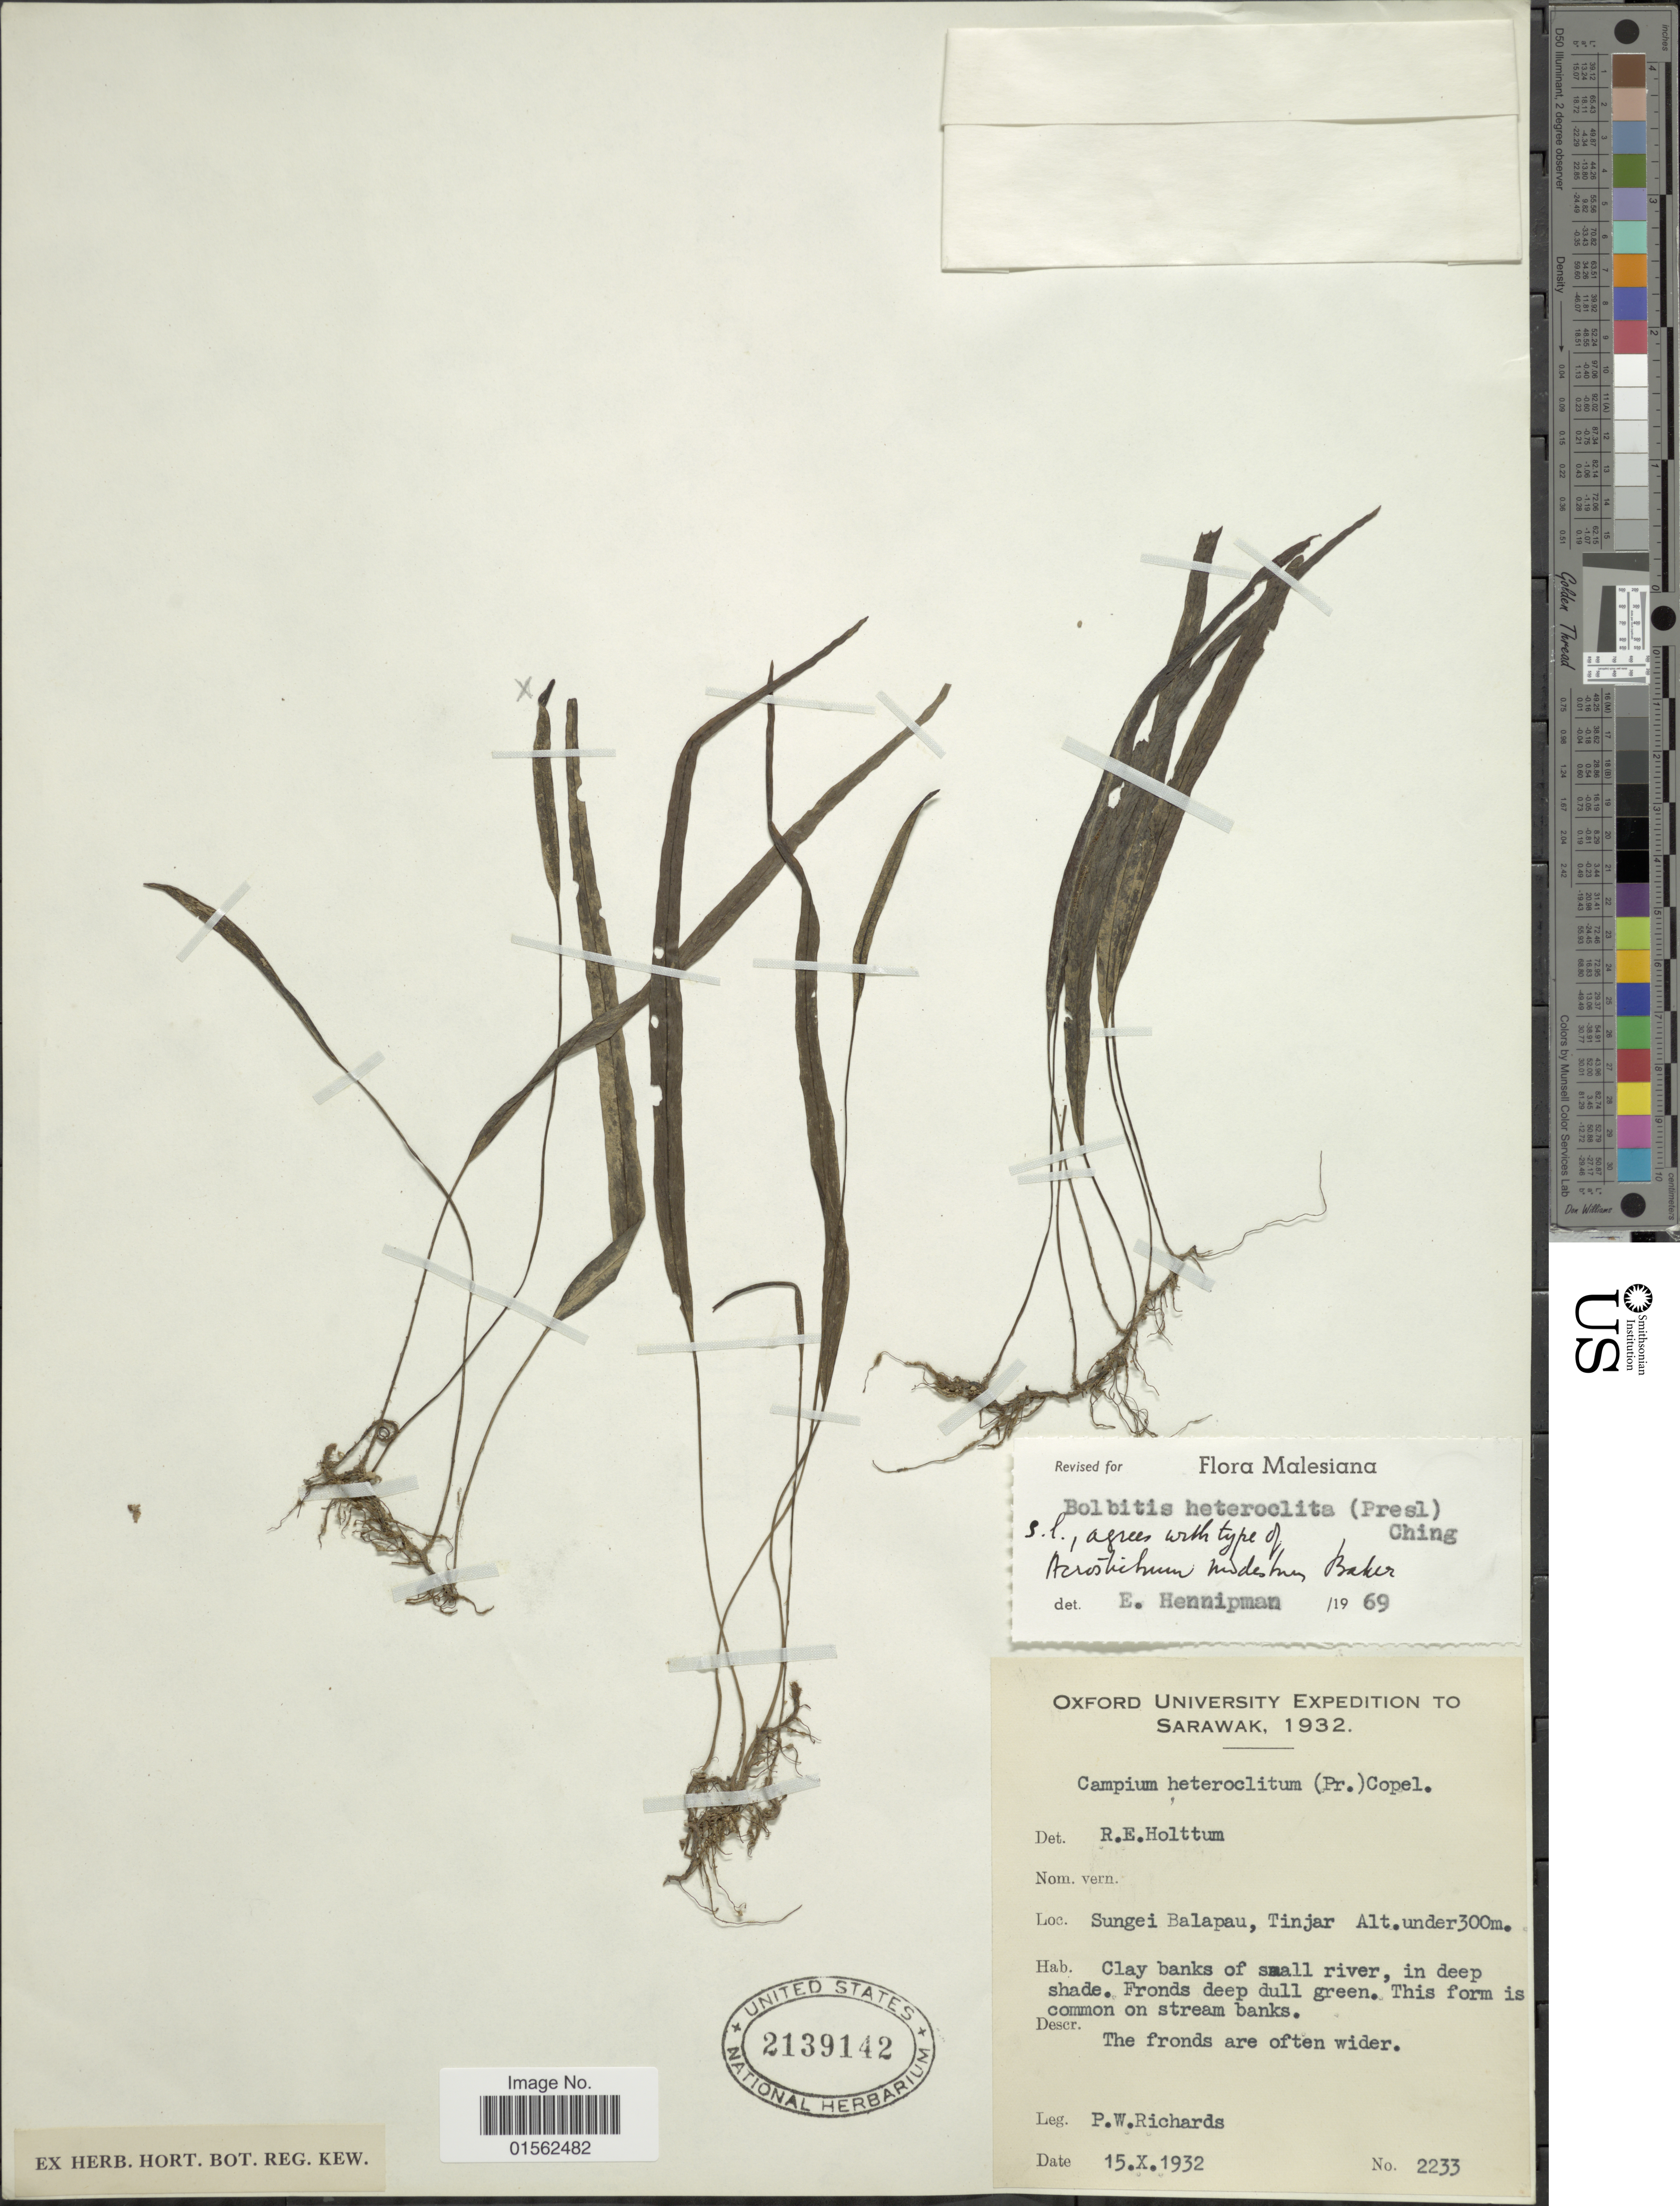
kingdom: Plantae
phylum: Tracheophyta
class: Polypodiopsida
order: Polypodiales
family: Dryopteridaceae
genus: Bolbitis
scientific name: Bolbitis heteroclita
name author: (C. Presl) Ching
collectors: P. Richards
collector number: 2233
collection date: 1932-10-15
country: Malaysia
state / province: Sarawak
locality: Sungei Balapau, Tinjar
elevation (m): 300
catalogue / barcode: US 2139142